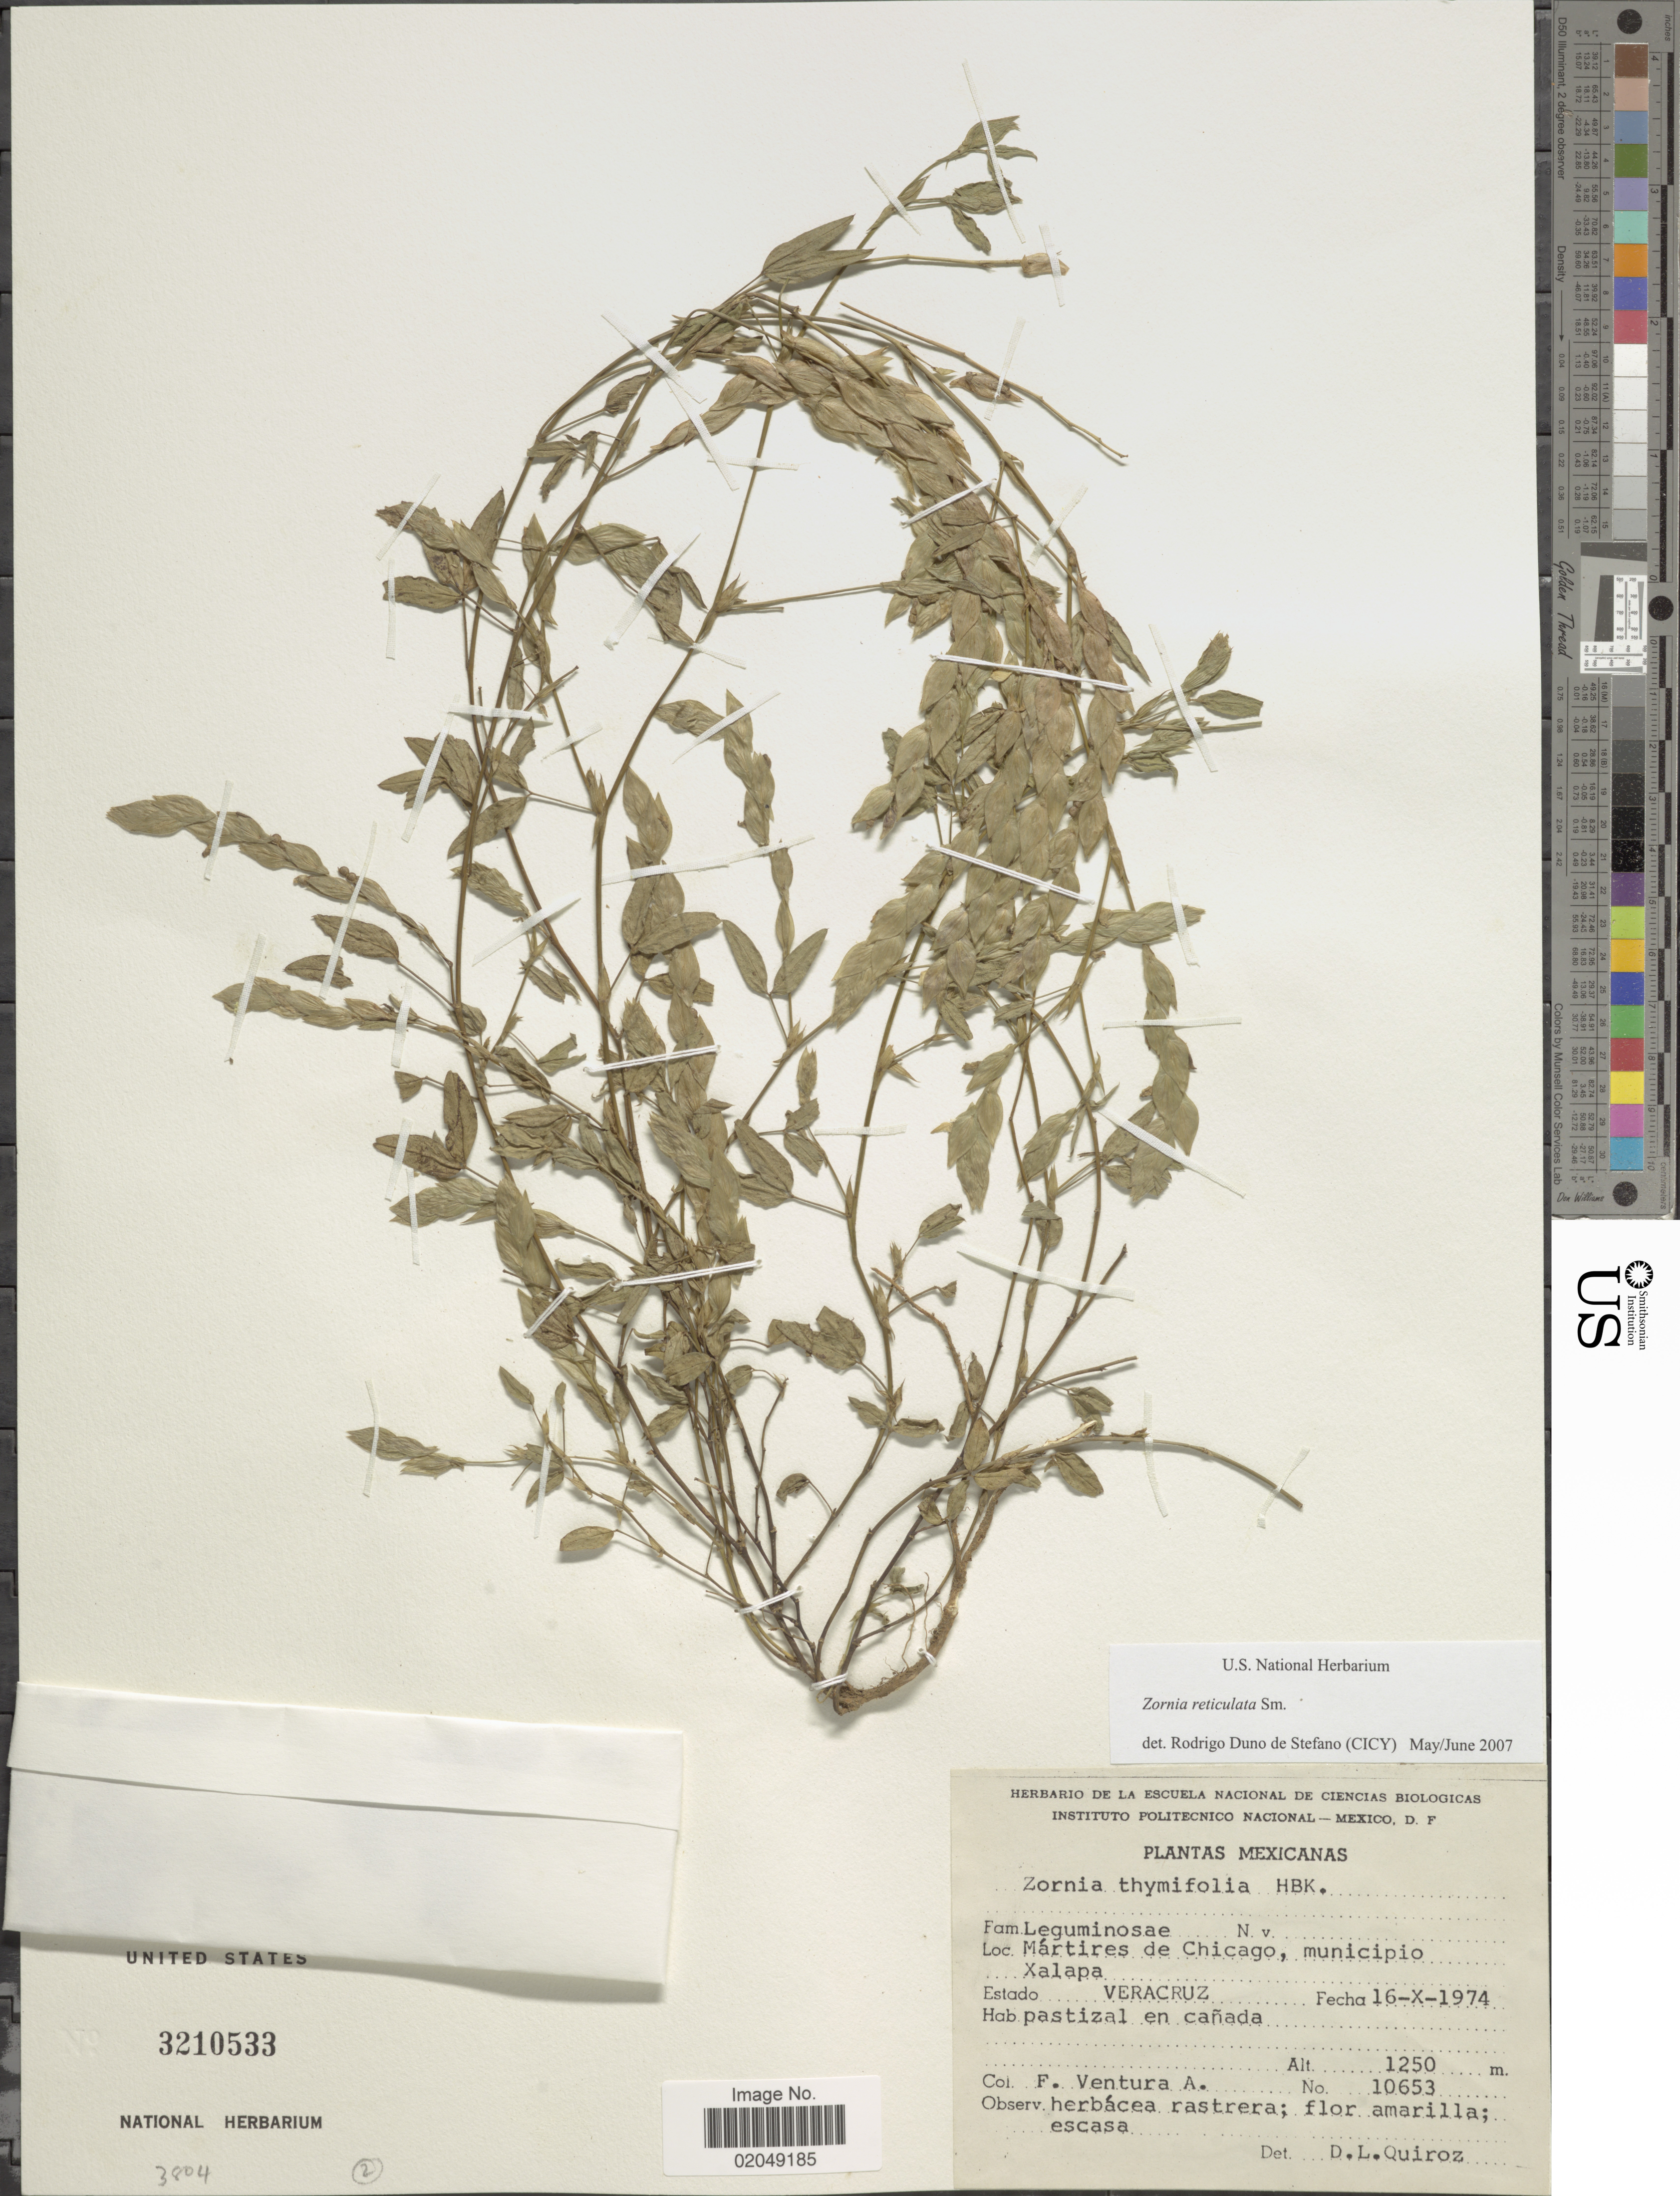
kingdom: Plantae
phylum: Tracheophyta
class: Magnoliopsida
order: Fabales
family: Fabaceae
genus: Zornia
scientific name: Zornia reticulata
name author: Sm.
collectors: F. Ventura A.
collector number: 10653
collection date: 1974-10-16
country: Mexico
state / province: Veracruz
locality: Martires de Chicago, municipio Xalapa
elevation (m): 1250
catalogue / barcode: US 3210533